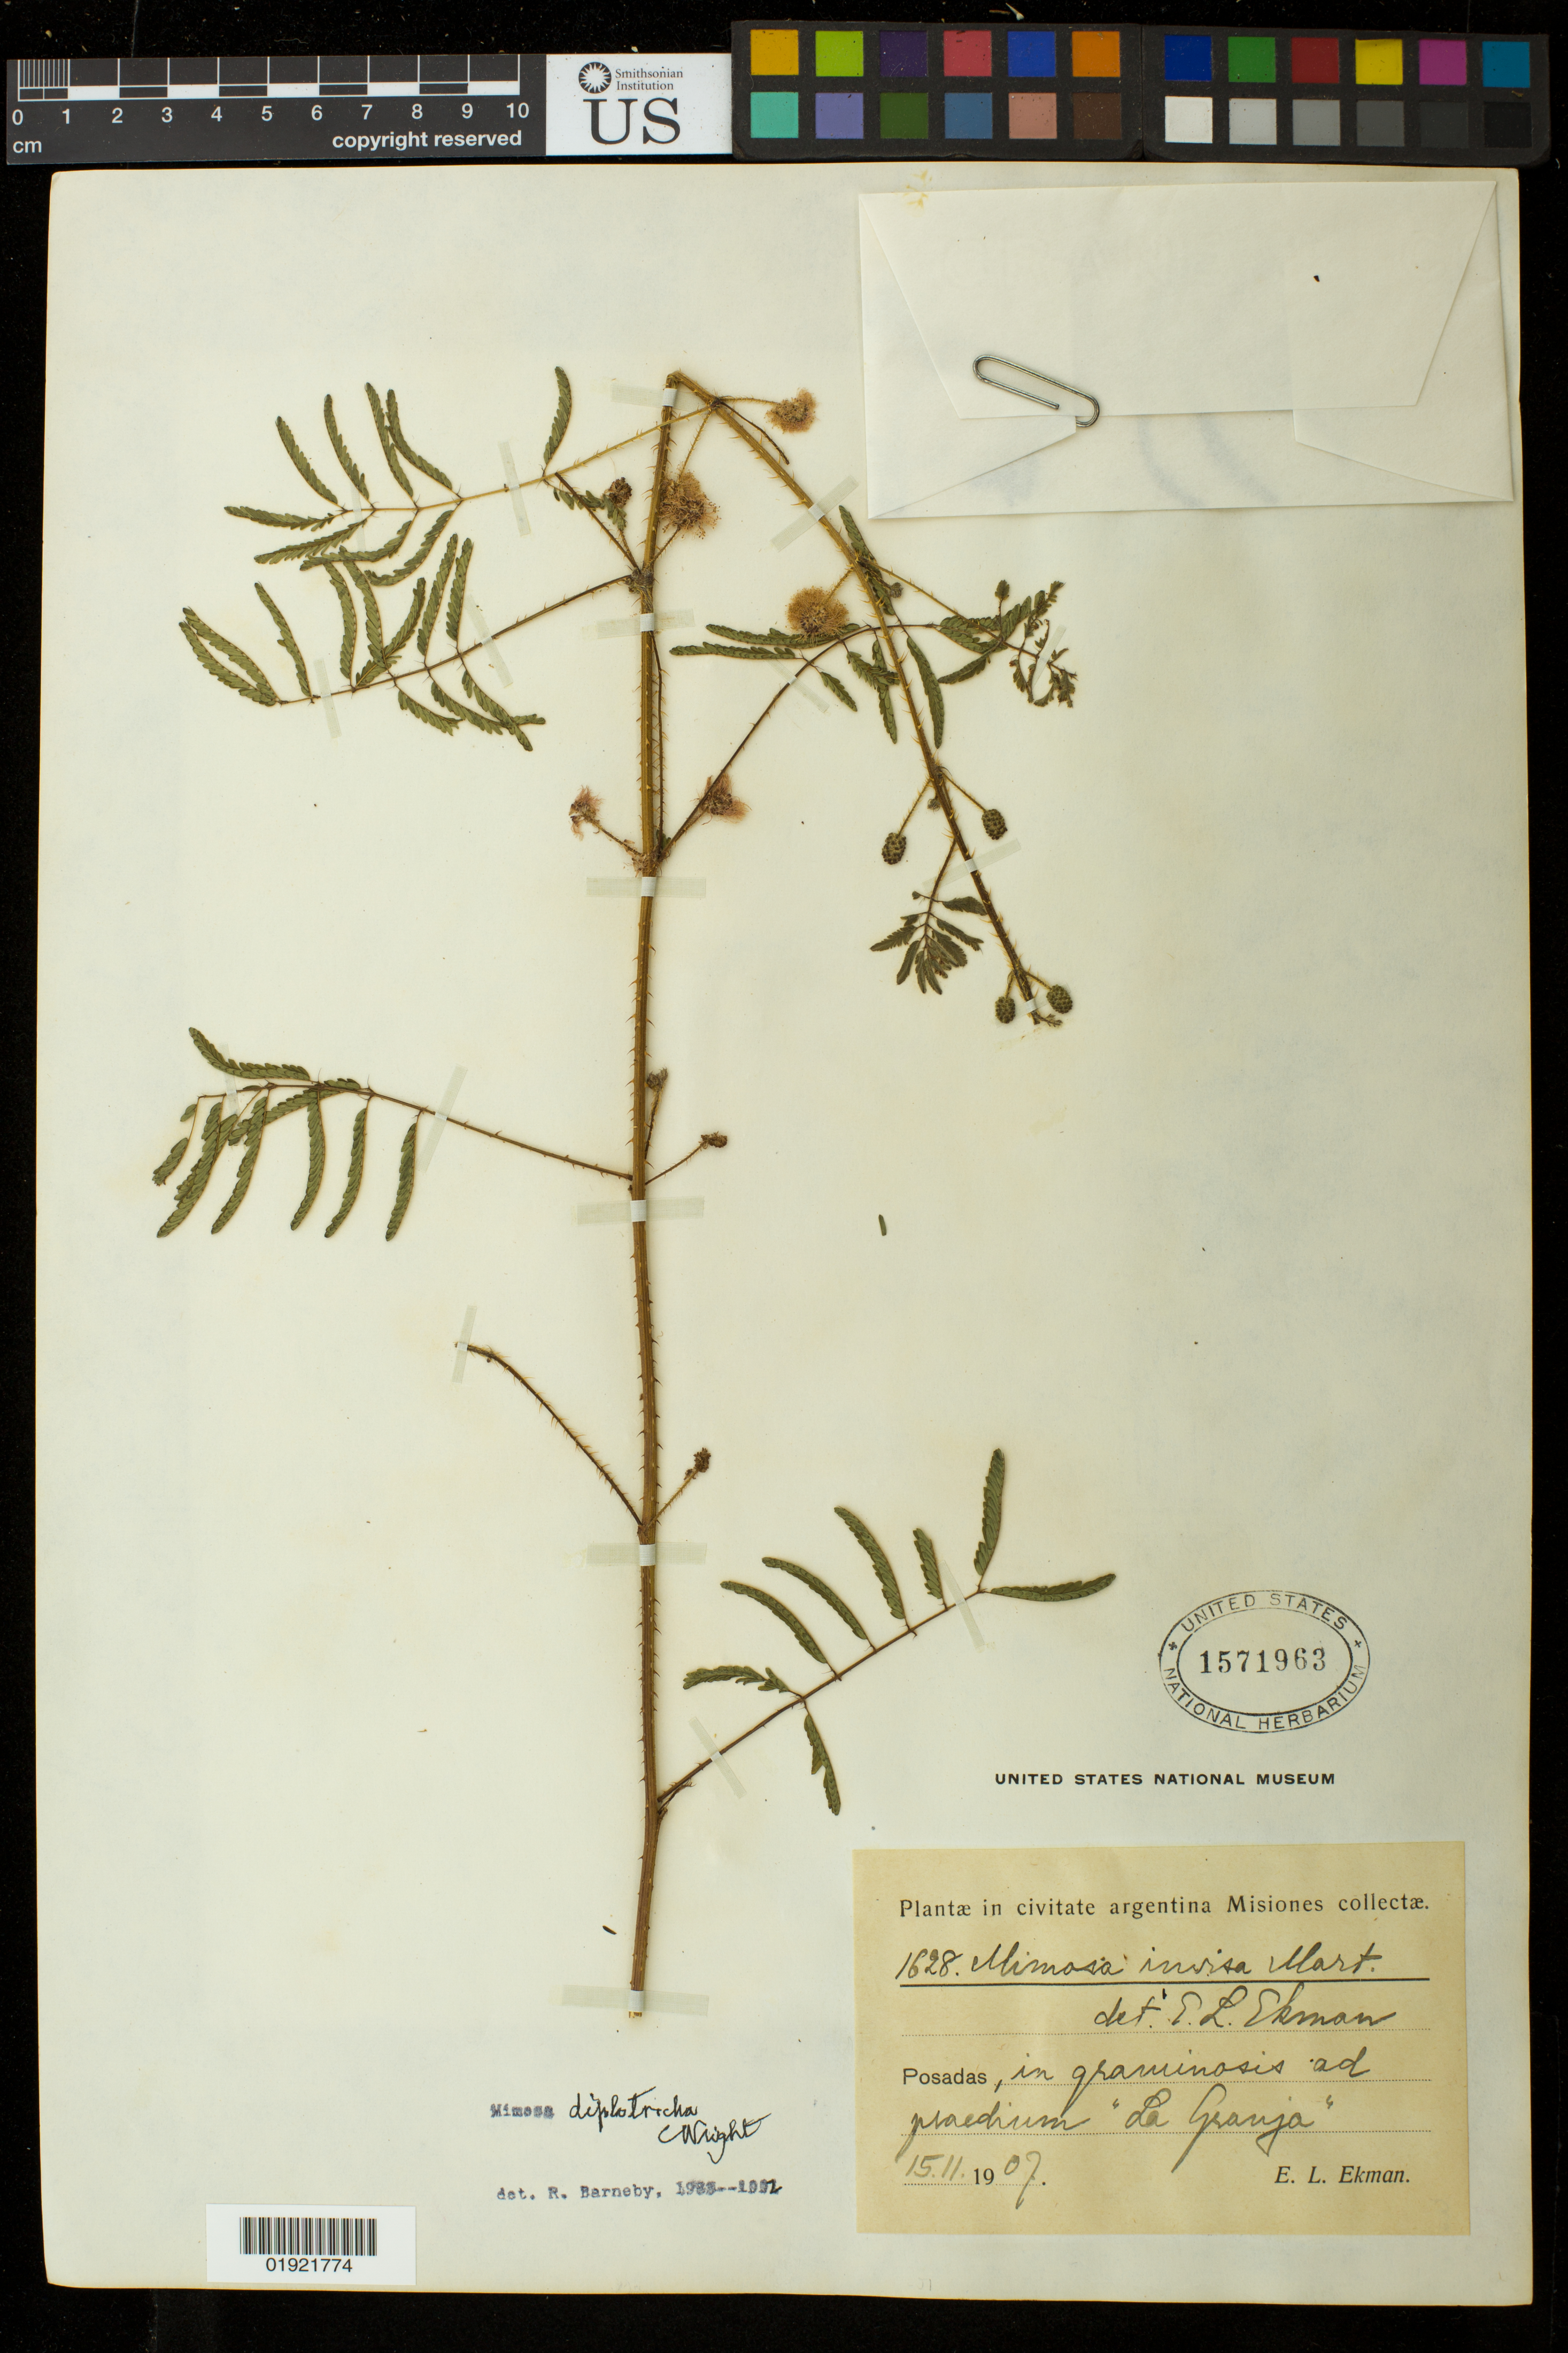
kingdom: Plantae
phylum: Tracheophyta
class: Magnoliopsida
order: Fabales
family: Fabaceae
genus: Mimosa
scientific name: Mimosa diplotricha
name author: C. Wright in Sauvalle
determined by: Barneby, Rupert C., (NY)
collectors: E. L. Ekman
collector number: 1628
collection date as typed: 15.11.1907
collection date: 1907-11-15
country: Argentina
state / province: Misiones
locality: Posadas, in graruinosis ad praedrium "La Granja"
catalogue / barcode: US 1571963